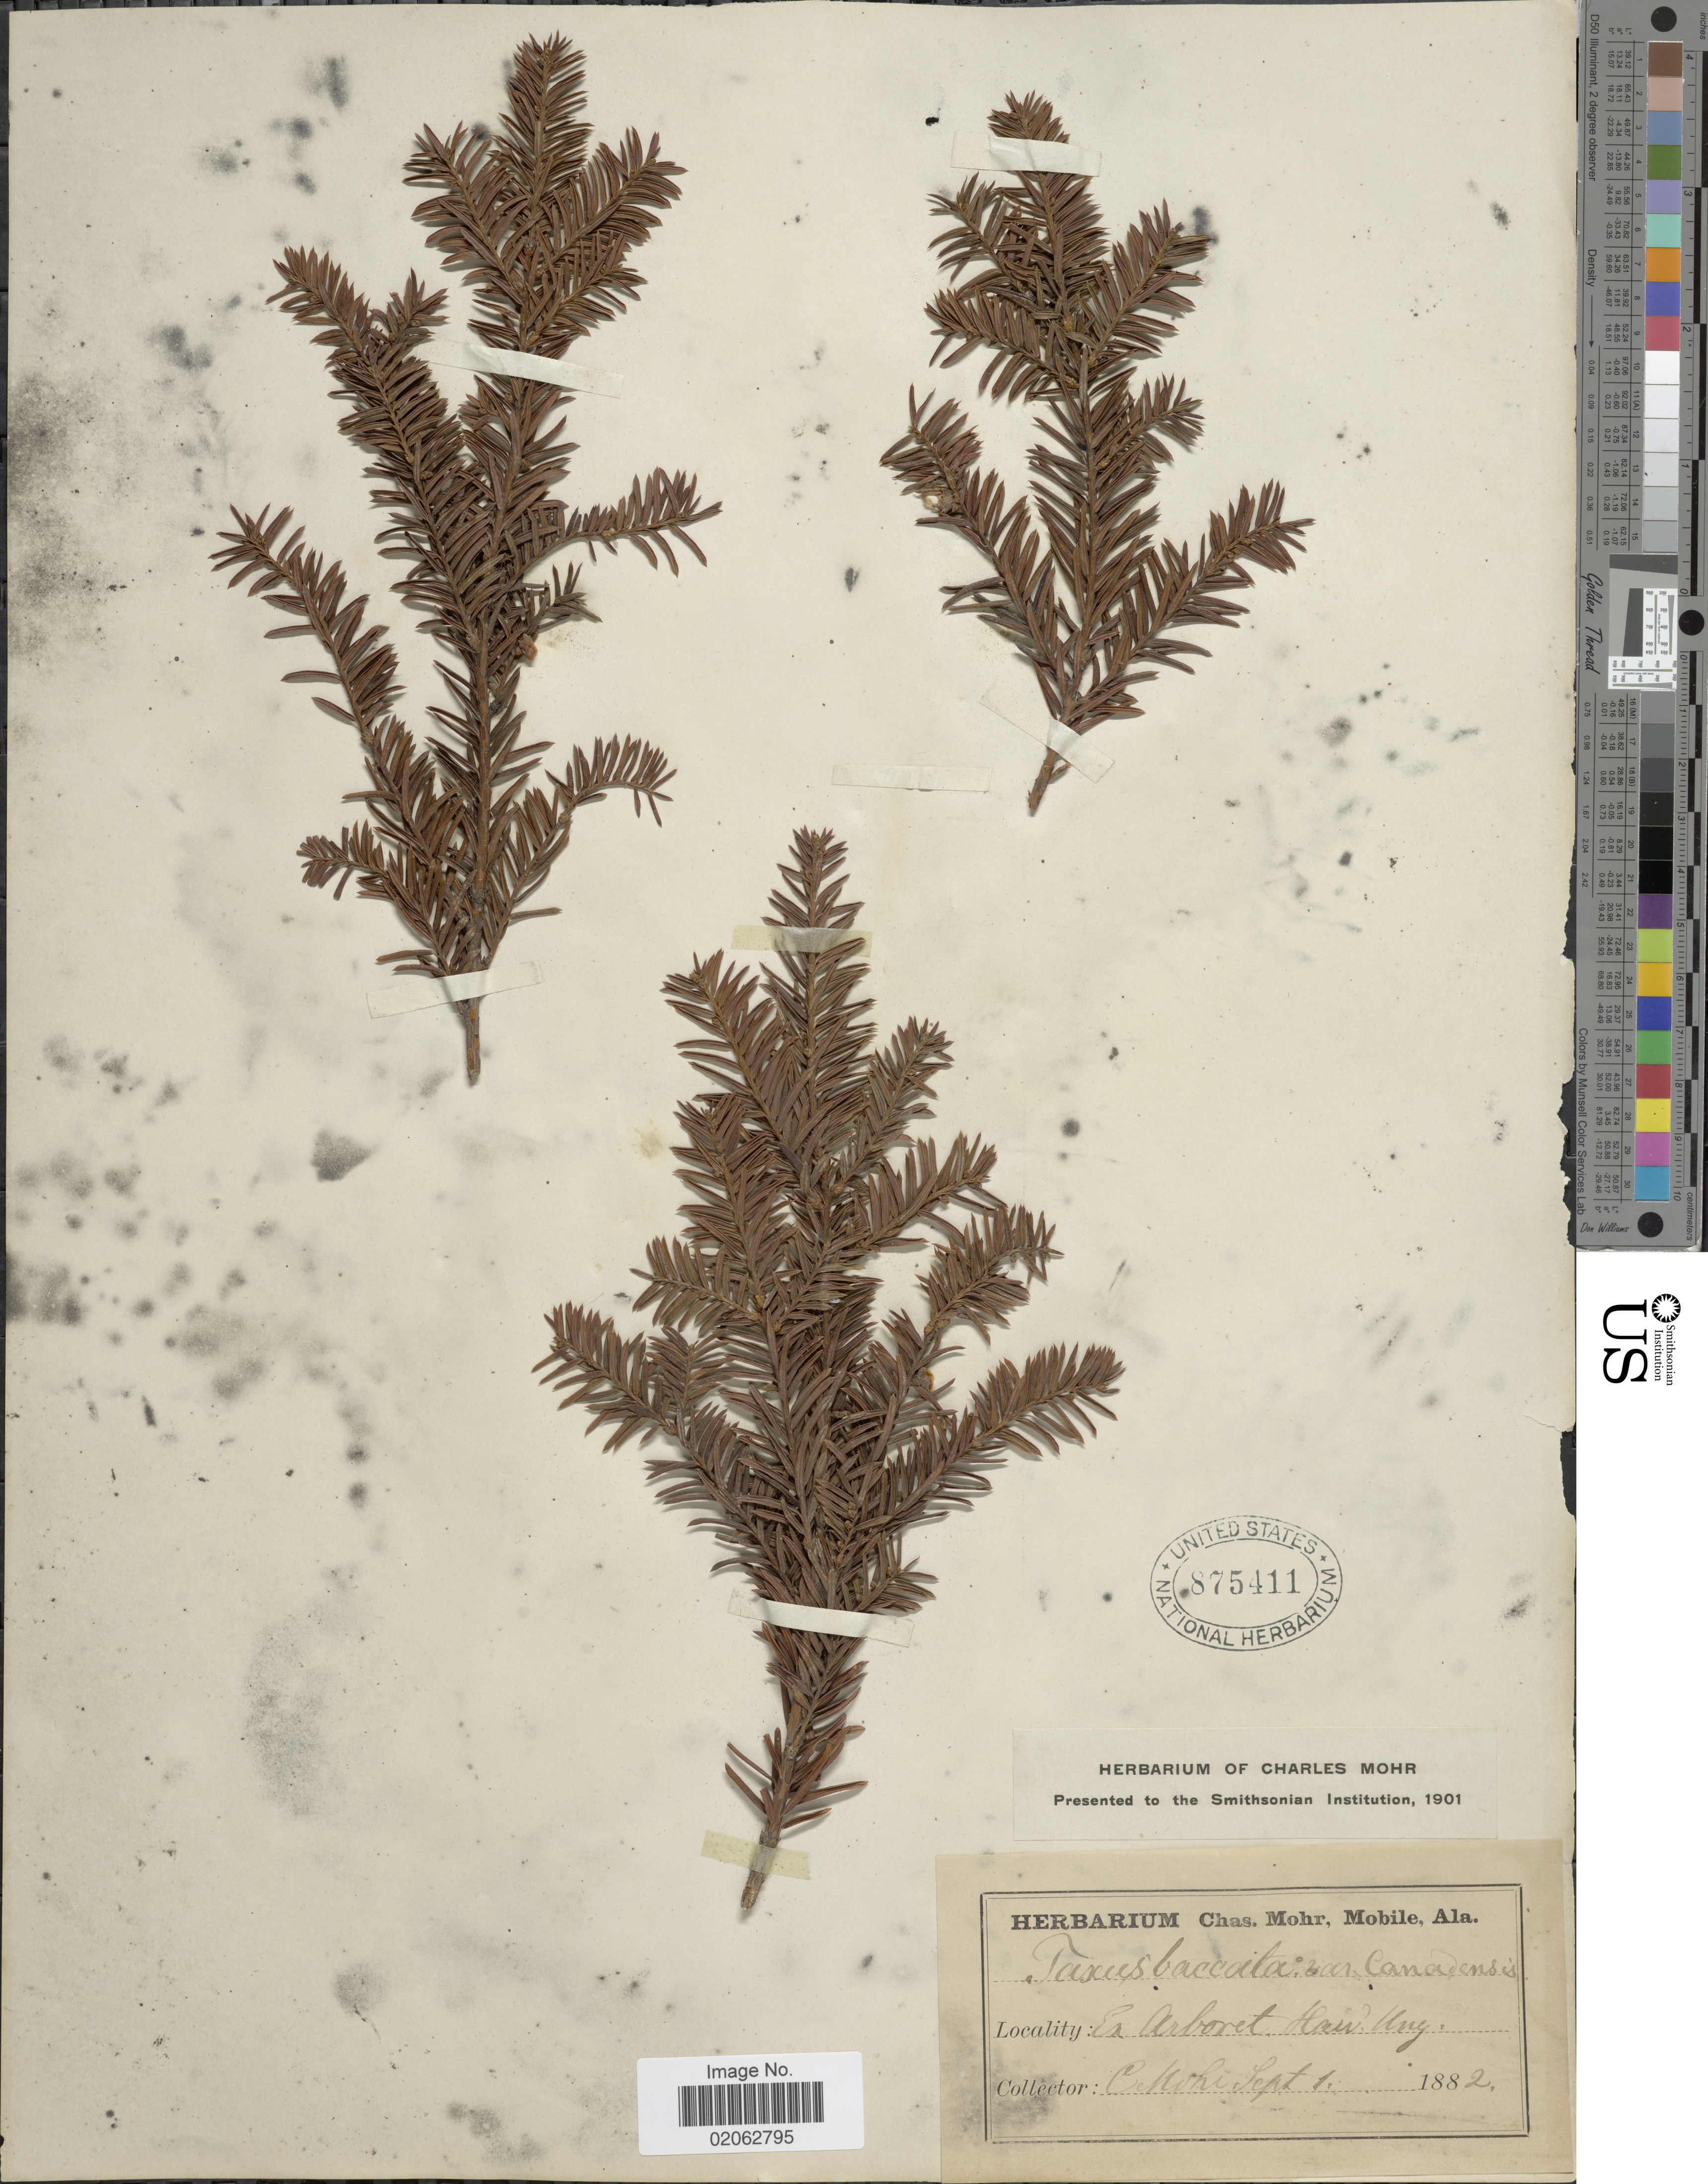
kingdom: Plantae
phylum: Tracheophyta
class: Pinopsida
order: Pinales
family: Taxaceae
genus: Taxus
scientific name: Taxus canadensis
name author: Marshall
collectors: C. T. Mohr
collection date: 1882-09-01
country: United States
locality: Ex Arboret. Harv. Uny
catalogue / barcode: US 875411